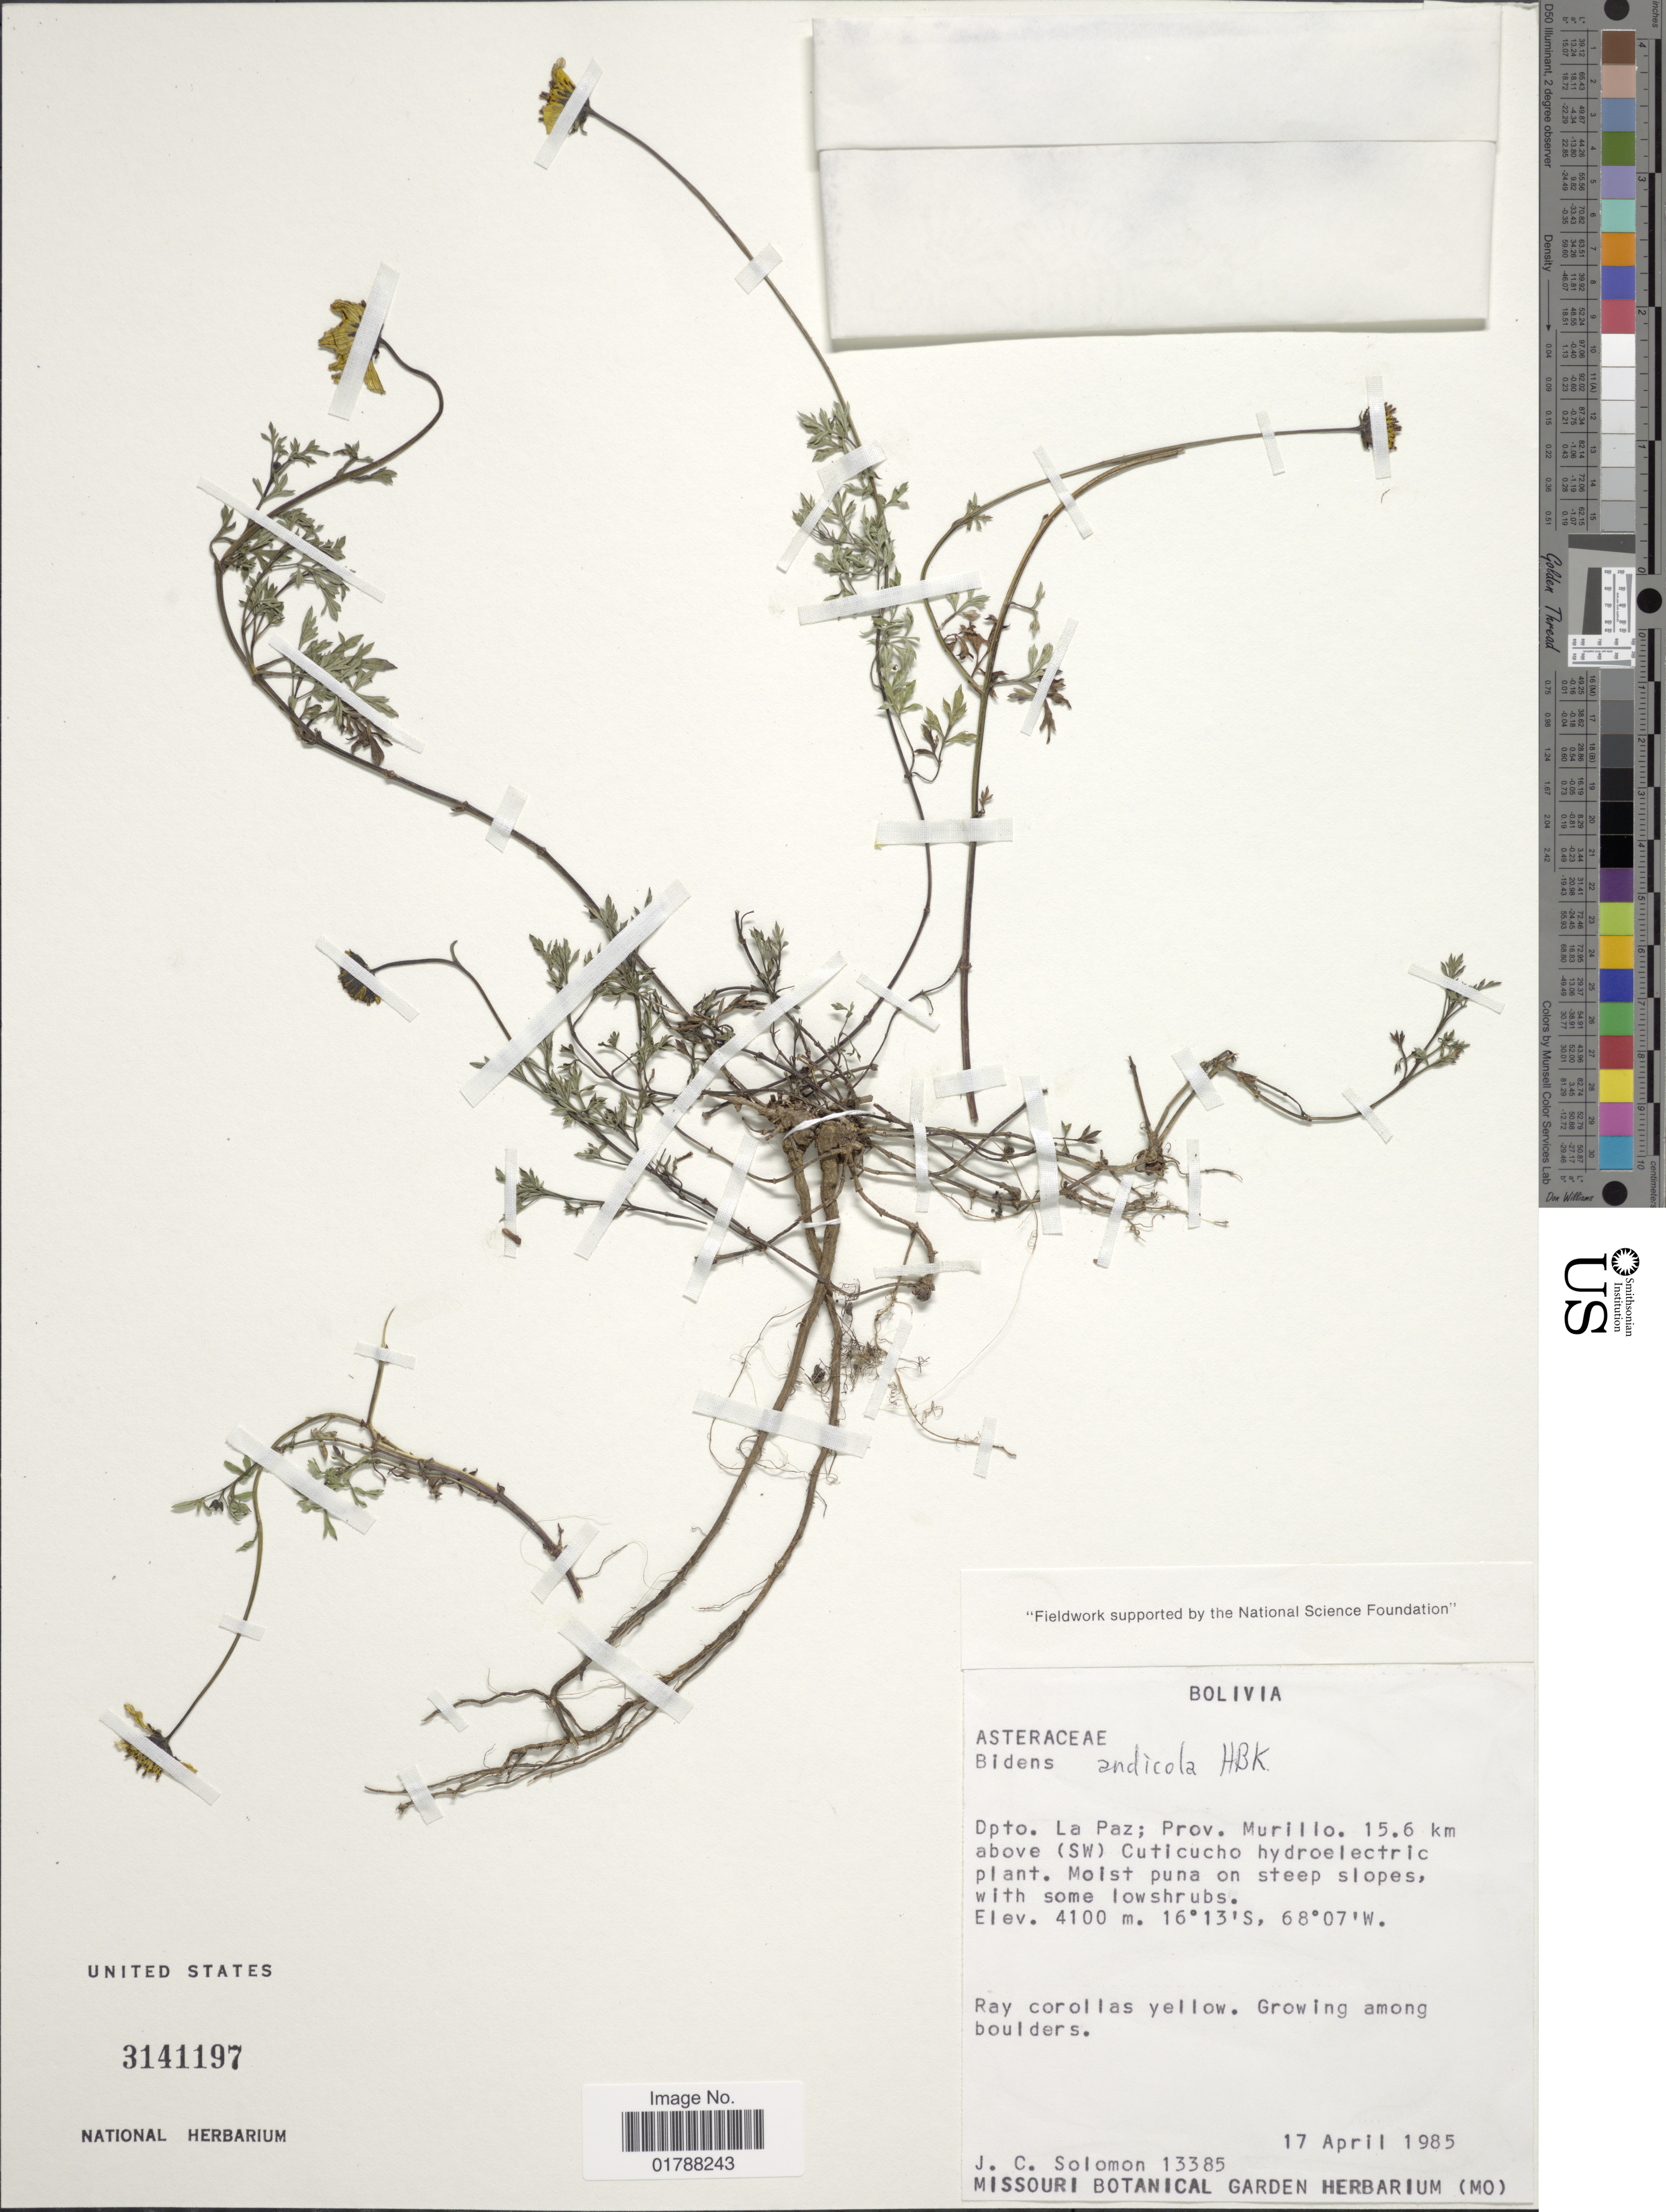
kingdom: Plantae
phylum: Tracheophyta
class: Magnoliopsida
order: Asterales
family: Asteraceae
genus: Bidens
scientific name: Bidens andicola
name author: Kunth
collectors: J. C. Solomon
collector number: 13385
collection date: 1985-04-17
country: Bolivia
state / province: La Paz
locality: Prov. Murillo. 15.6 km above (SW) Cuticucho hydroelectric plant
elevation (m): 4100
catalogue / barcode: US 3141197